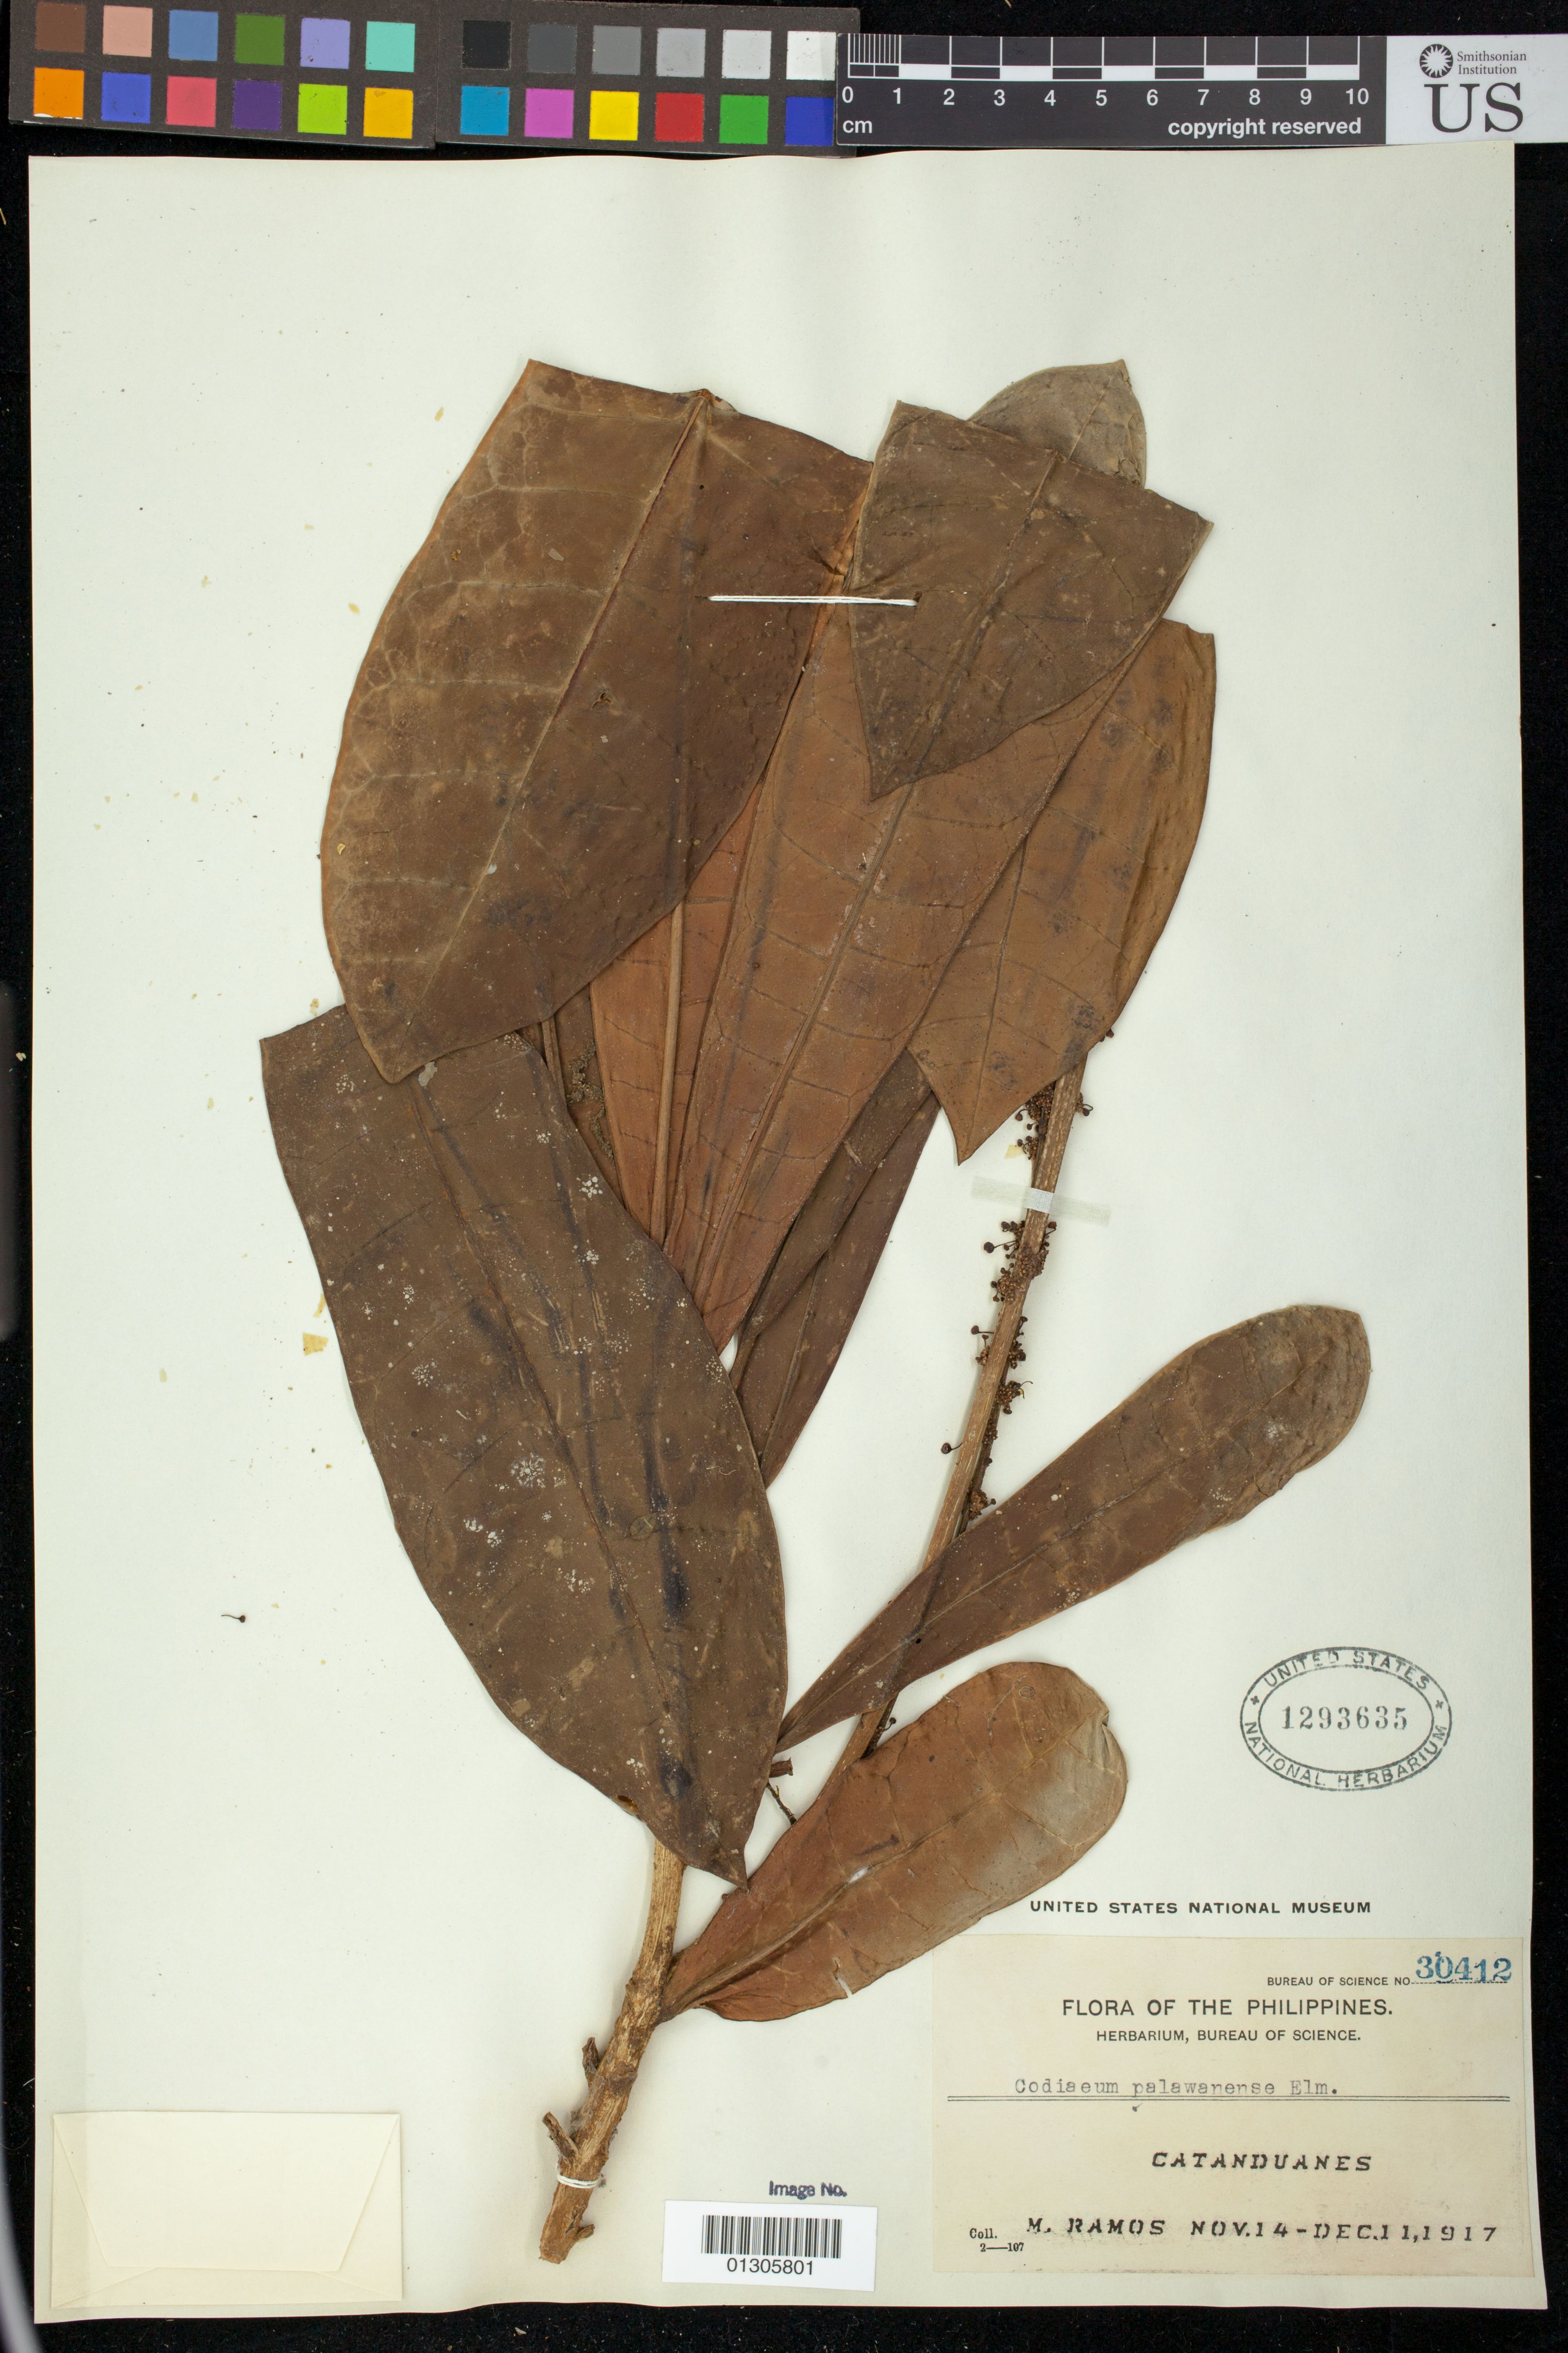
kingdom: Plantae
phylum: Tracheophyta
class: Magnoliopsida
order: Malpighiales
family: Euphorbiaceae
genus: Codiaeum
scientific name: Codiaeum palawanense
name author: Elmer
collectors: M. Ramos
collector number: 30412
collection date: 1917-11-14/1917-12-11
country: Philippines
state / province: Bicol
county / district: Catanduanes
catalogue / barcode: US 1293635